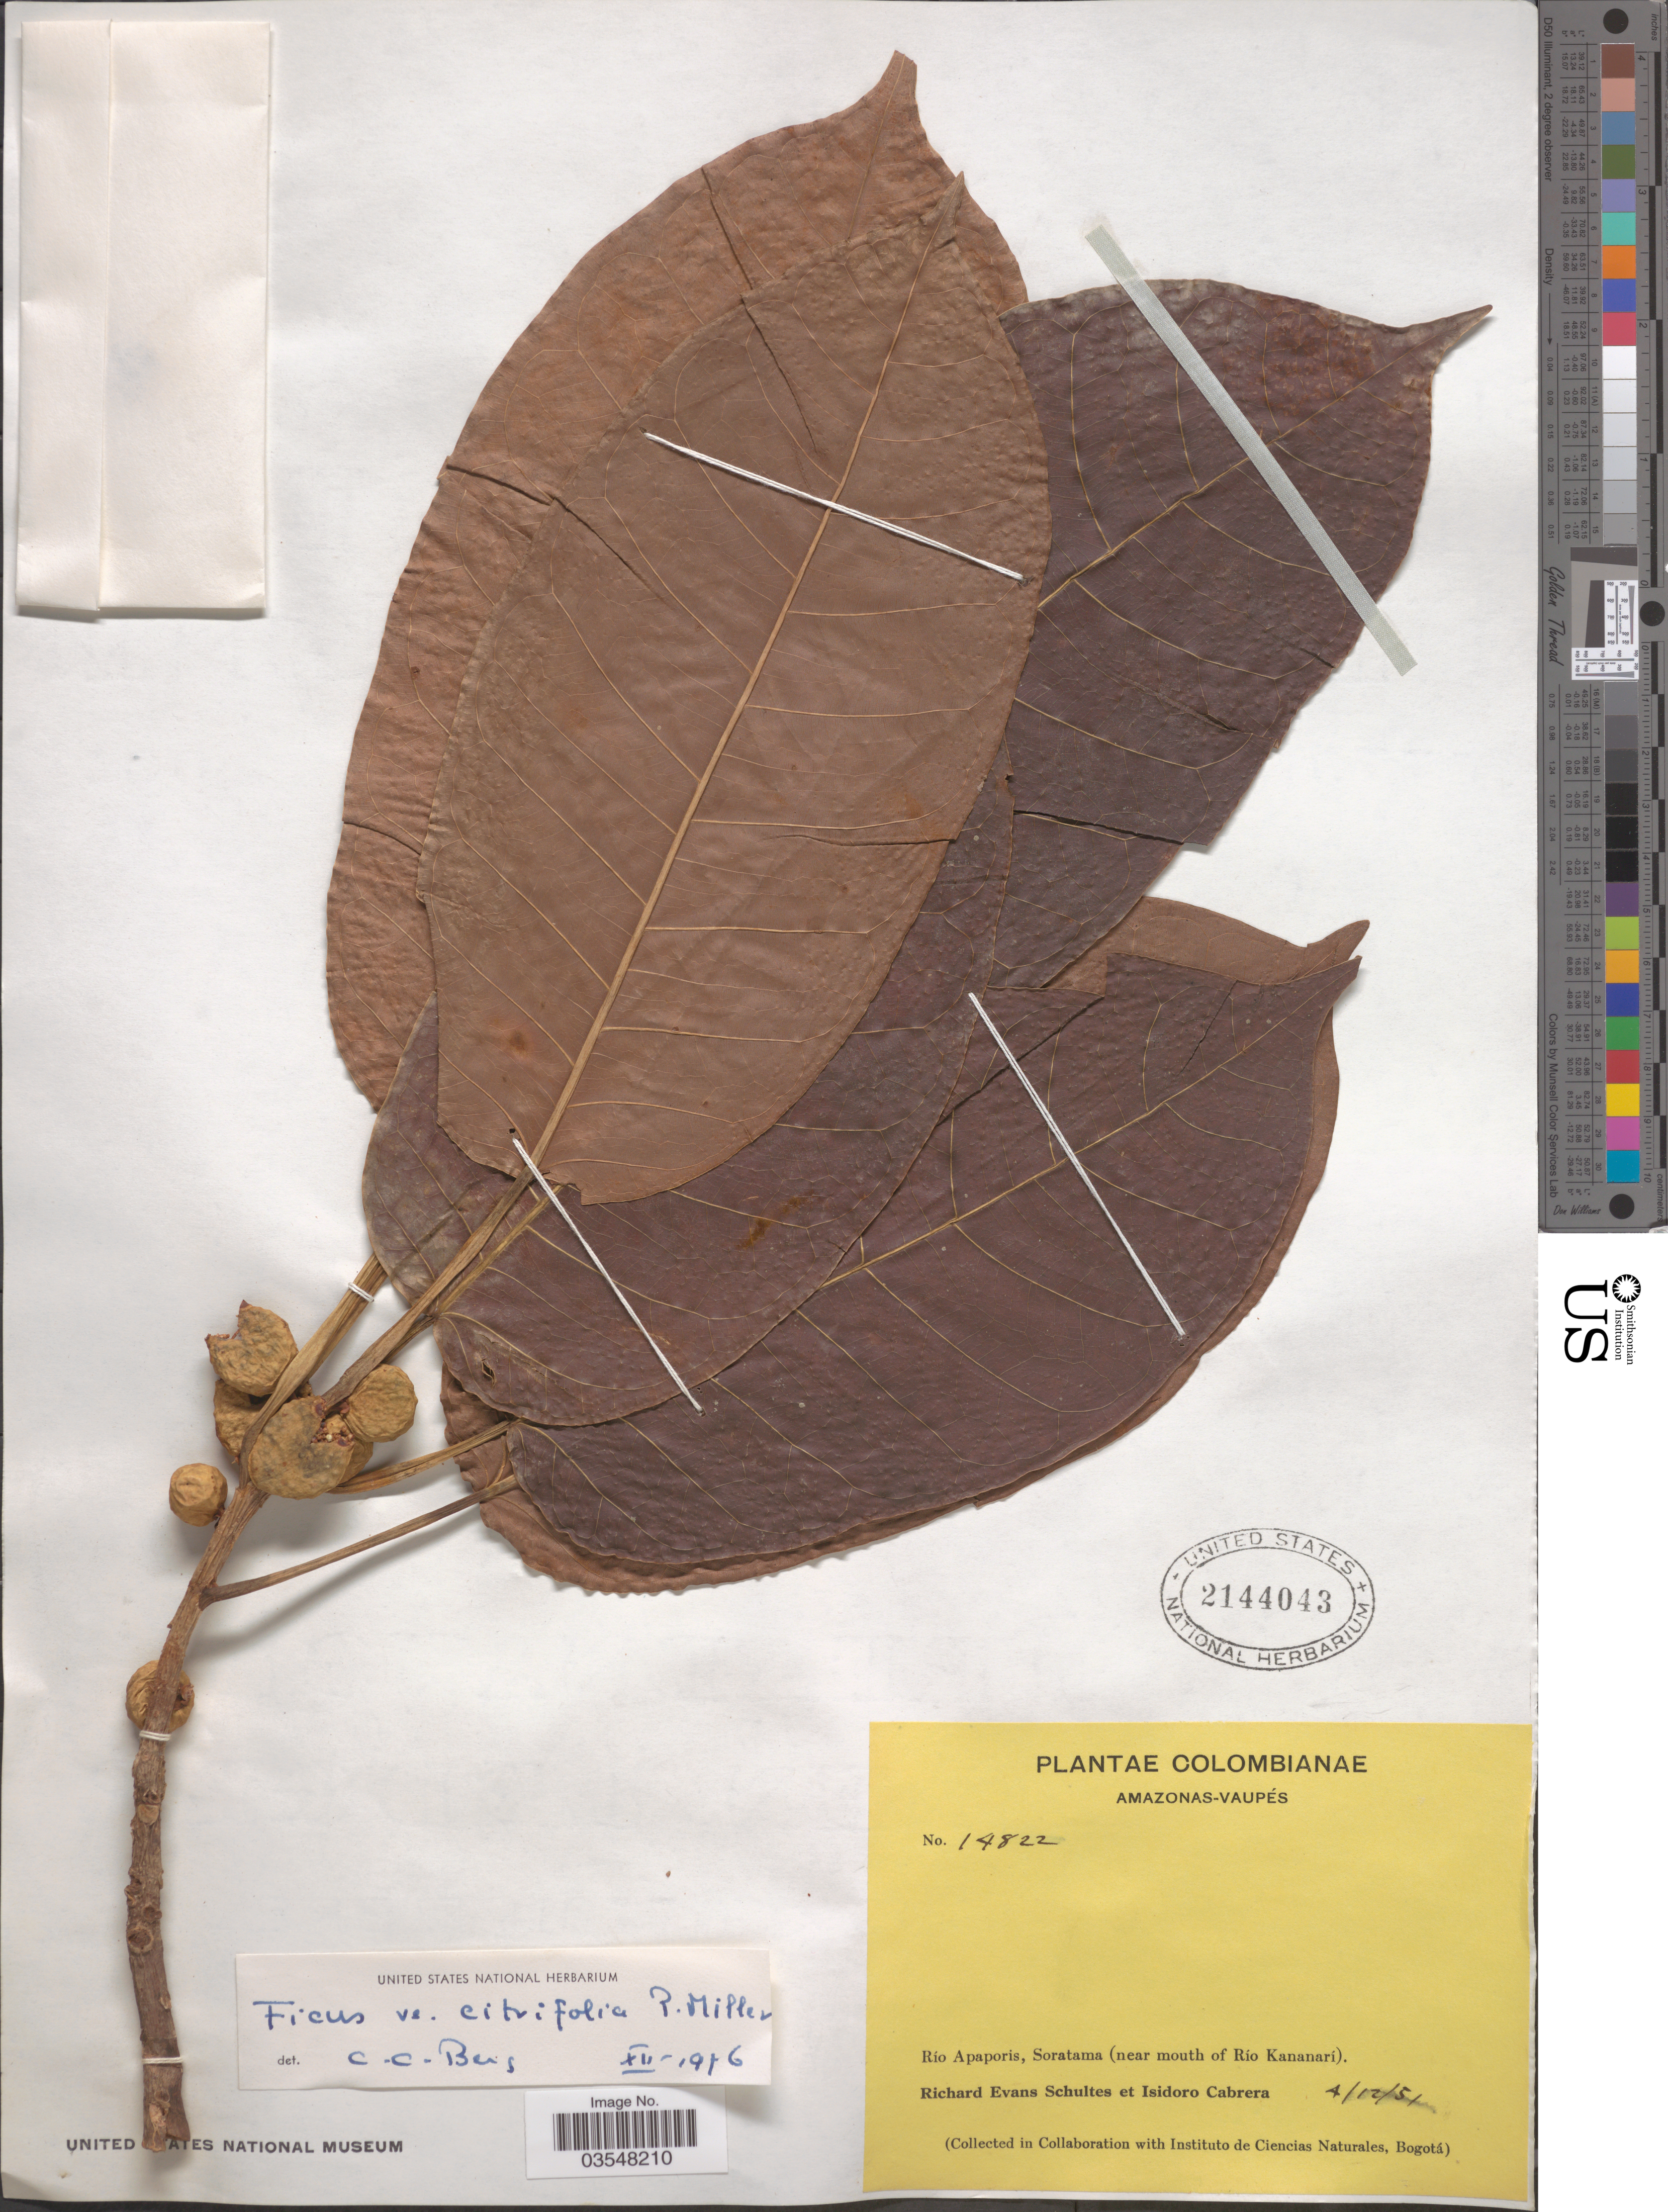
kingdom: Plantae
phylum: Tracheophyta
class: Magnoliopsida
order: Rosales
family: Moraceae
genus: Ficus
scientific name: Ficus citrifolia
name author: Mill.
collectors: R. E. Schultes & I. Cabrera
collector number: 14822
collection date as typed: Transcribed d/m/y: 4/12/51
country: Colombia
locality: Amazonas-Vaupés. Río Apaporis, Soratama (near mouth of Río Kananarí).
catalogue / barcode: US 2144043